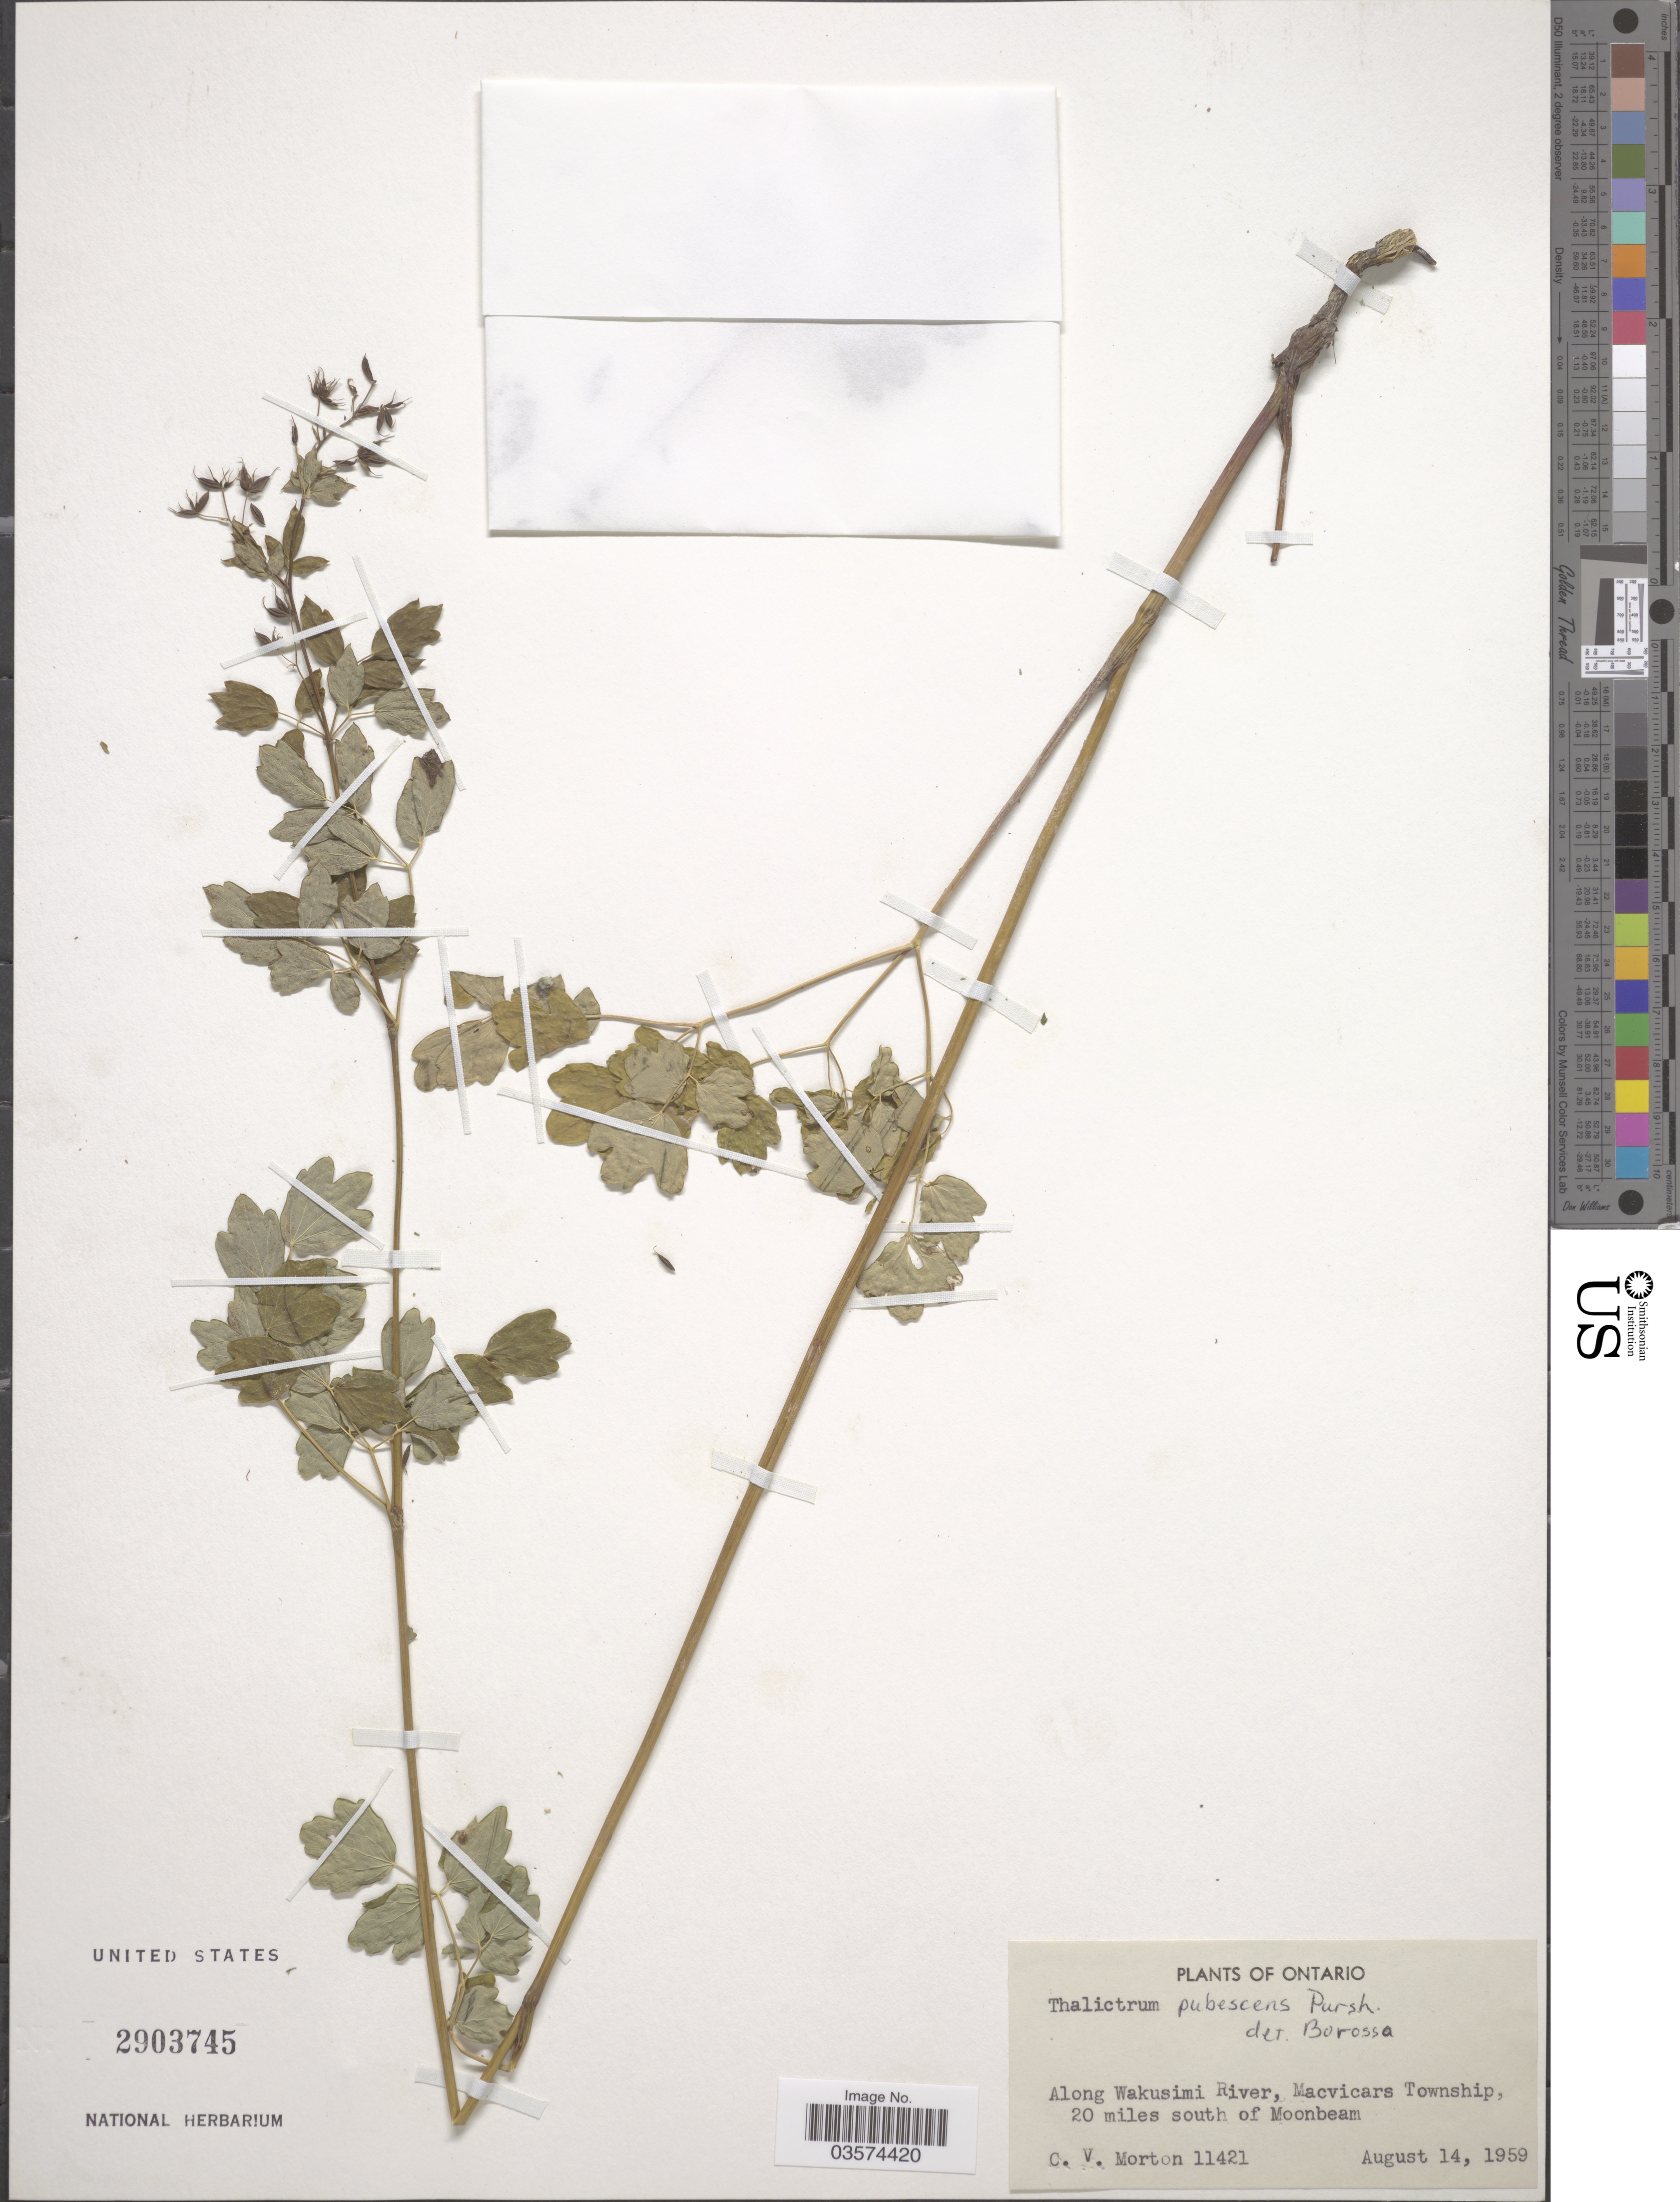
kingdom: Plantae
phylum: Tracheophyta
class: Magnoliopsida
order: Ranunculales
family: Ranunculaceae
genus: Thalictrum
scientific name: Thalictrum pubescens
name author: Pursh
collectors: C. V. Morton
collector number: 11421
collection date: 1959-08-14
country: Canada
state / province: Ontario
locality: Along Wakusimi River, Macvicars Township, 20 miles south of Moonbeam.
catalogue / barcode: US 2903745